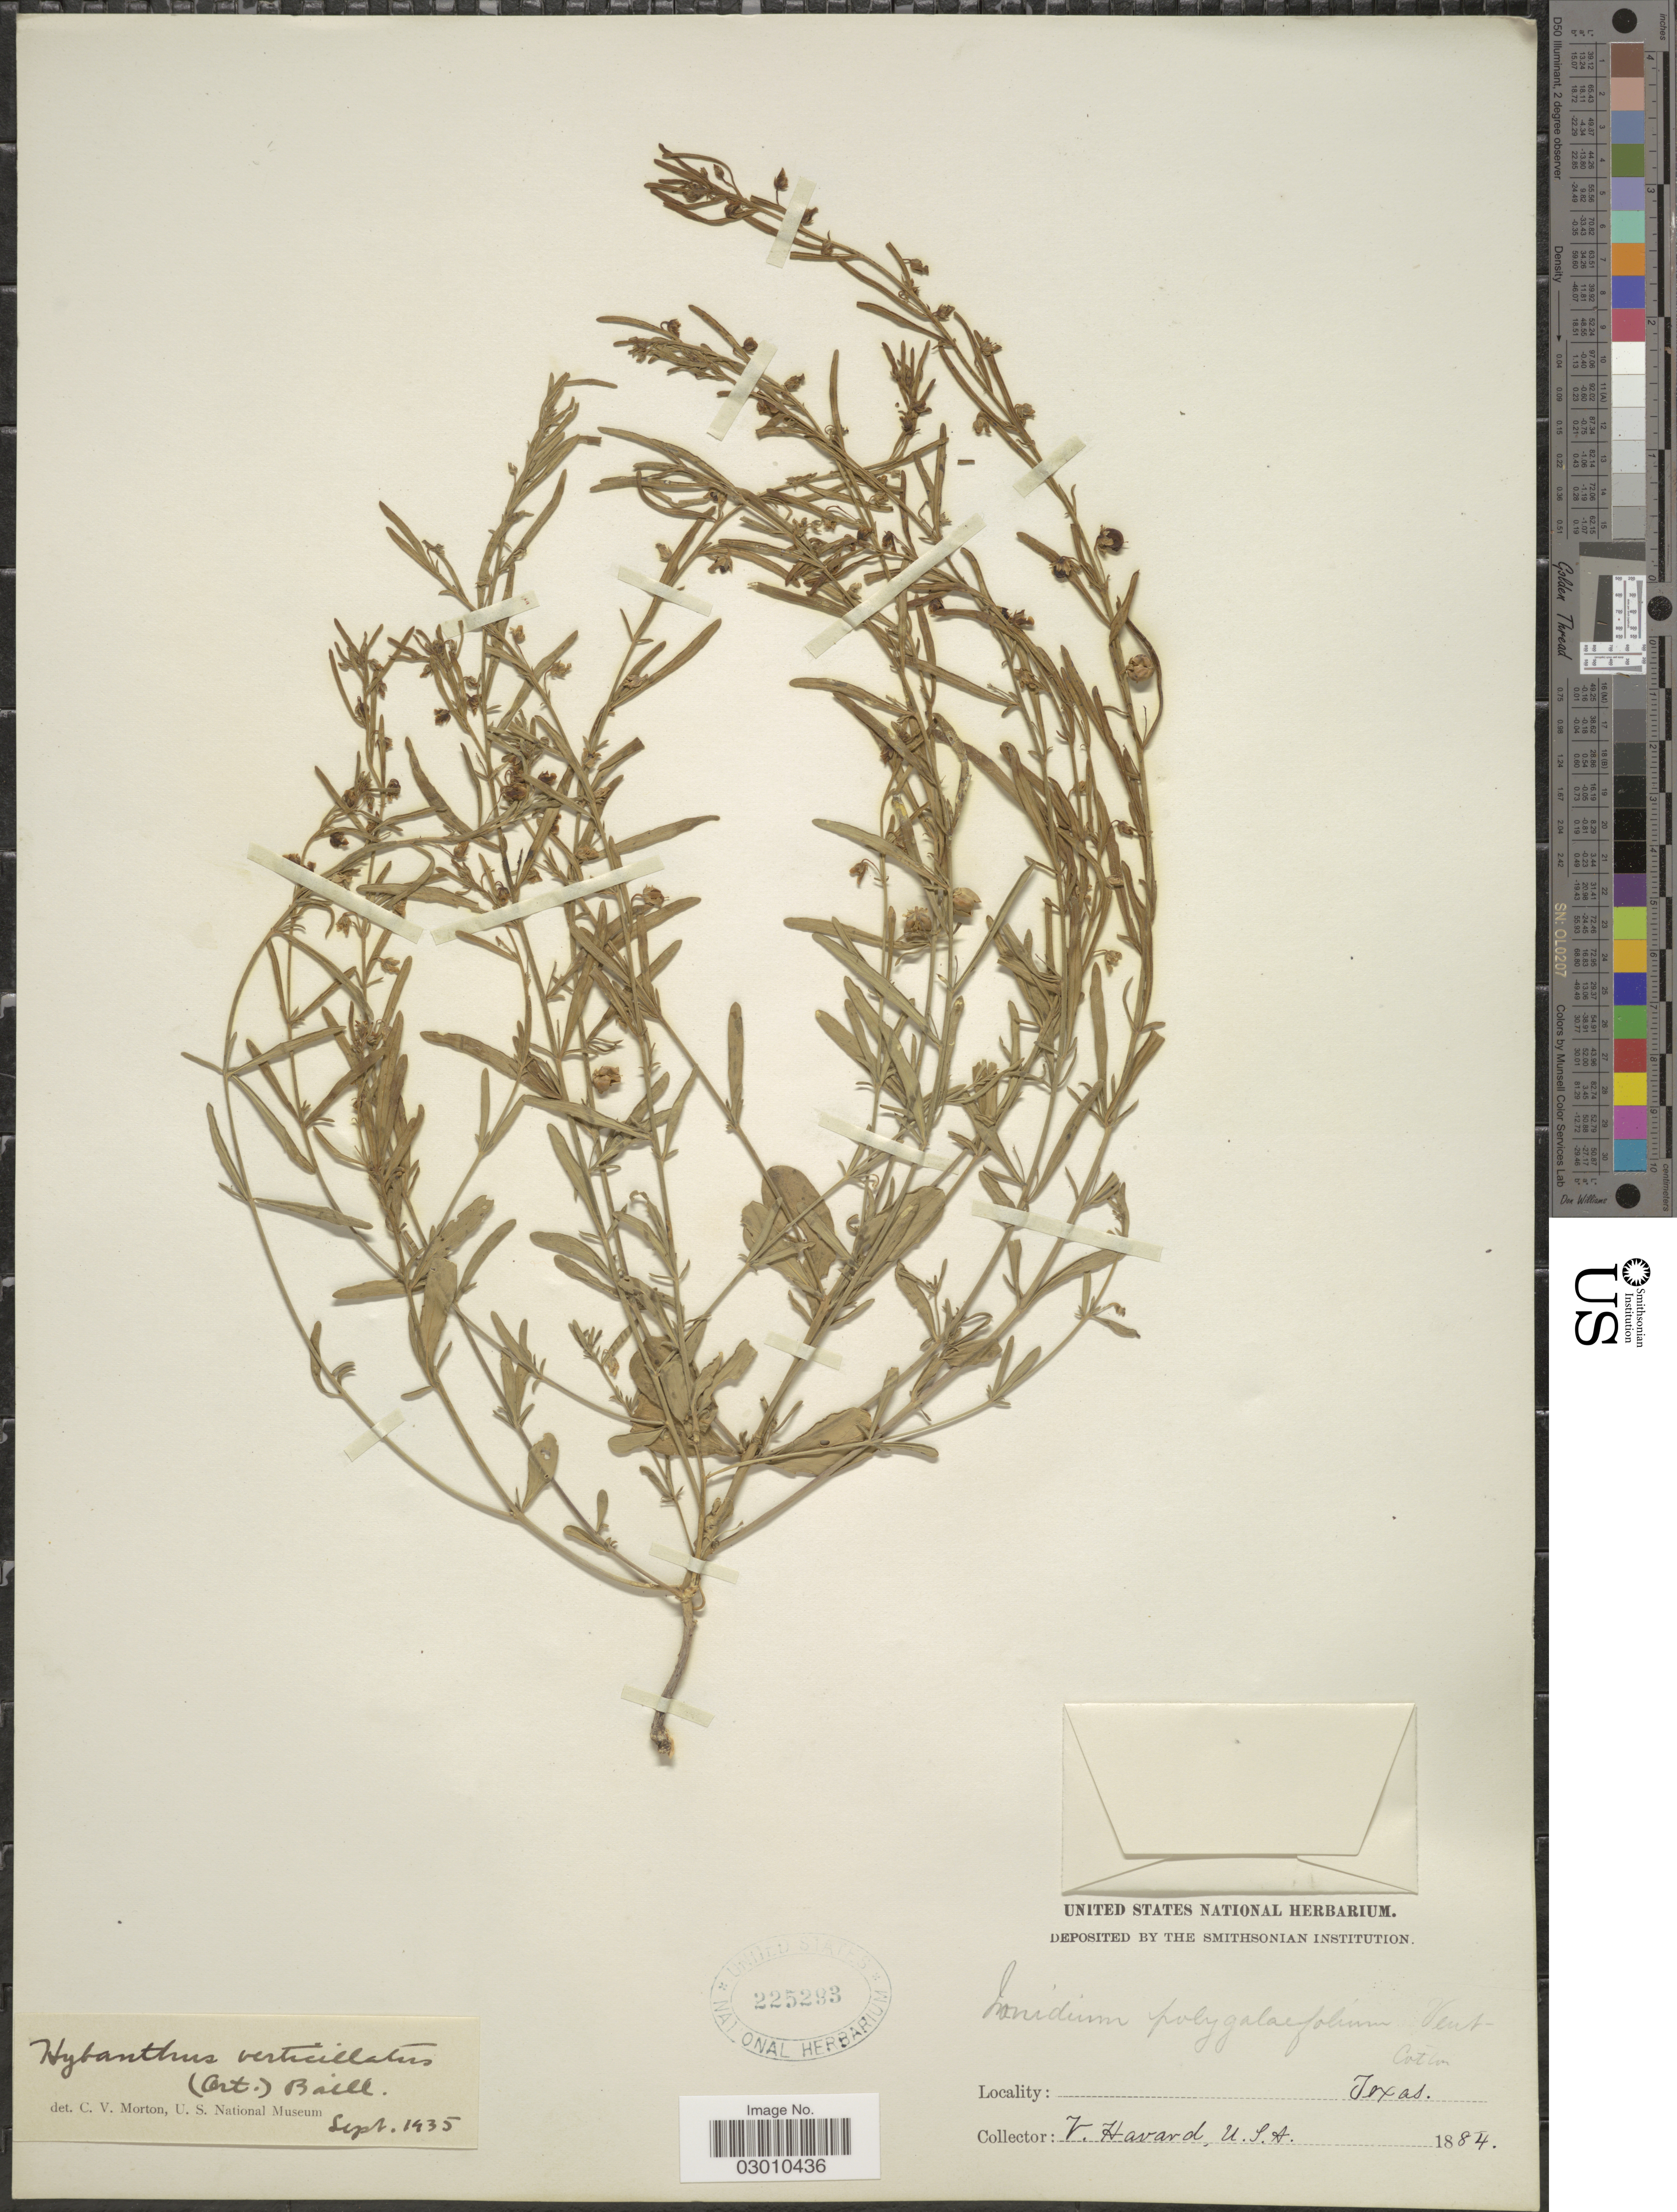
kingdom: Plantae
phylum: Tracheophyta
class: Magnoliopsida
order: Malpighiales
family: Violaceae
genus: Pombalia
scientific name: Pombalia verticillata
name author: (Ortega) Paula-Souza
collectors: V. Havard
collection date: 1884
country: United States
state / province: Texas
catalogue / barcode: US 225293